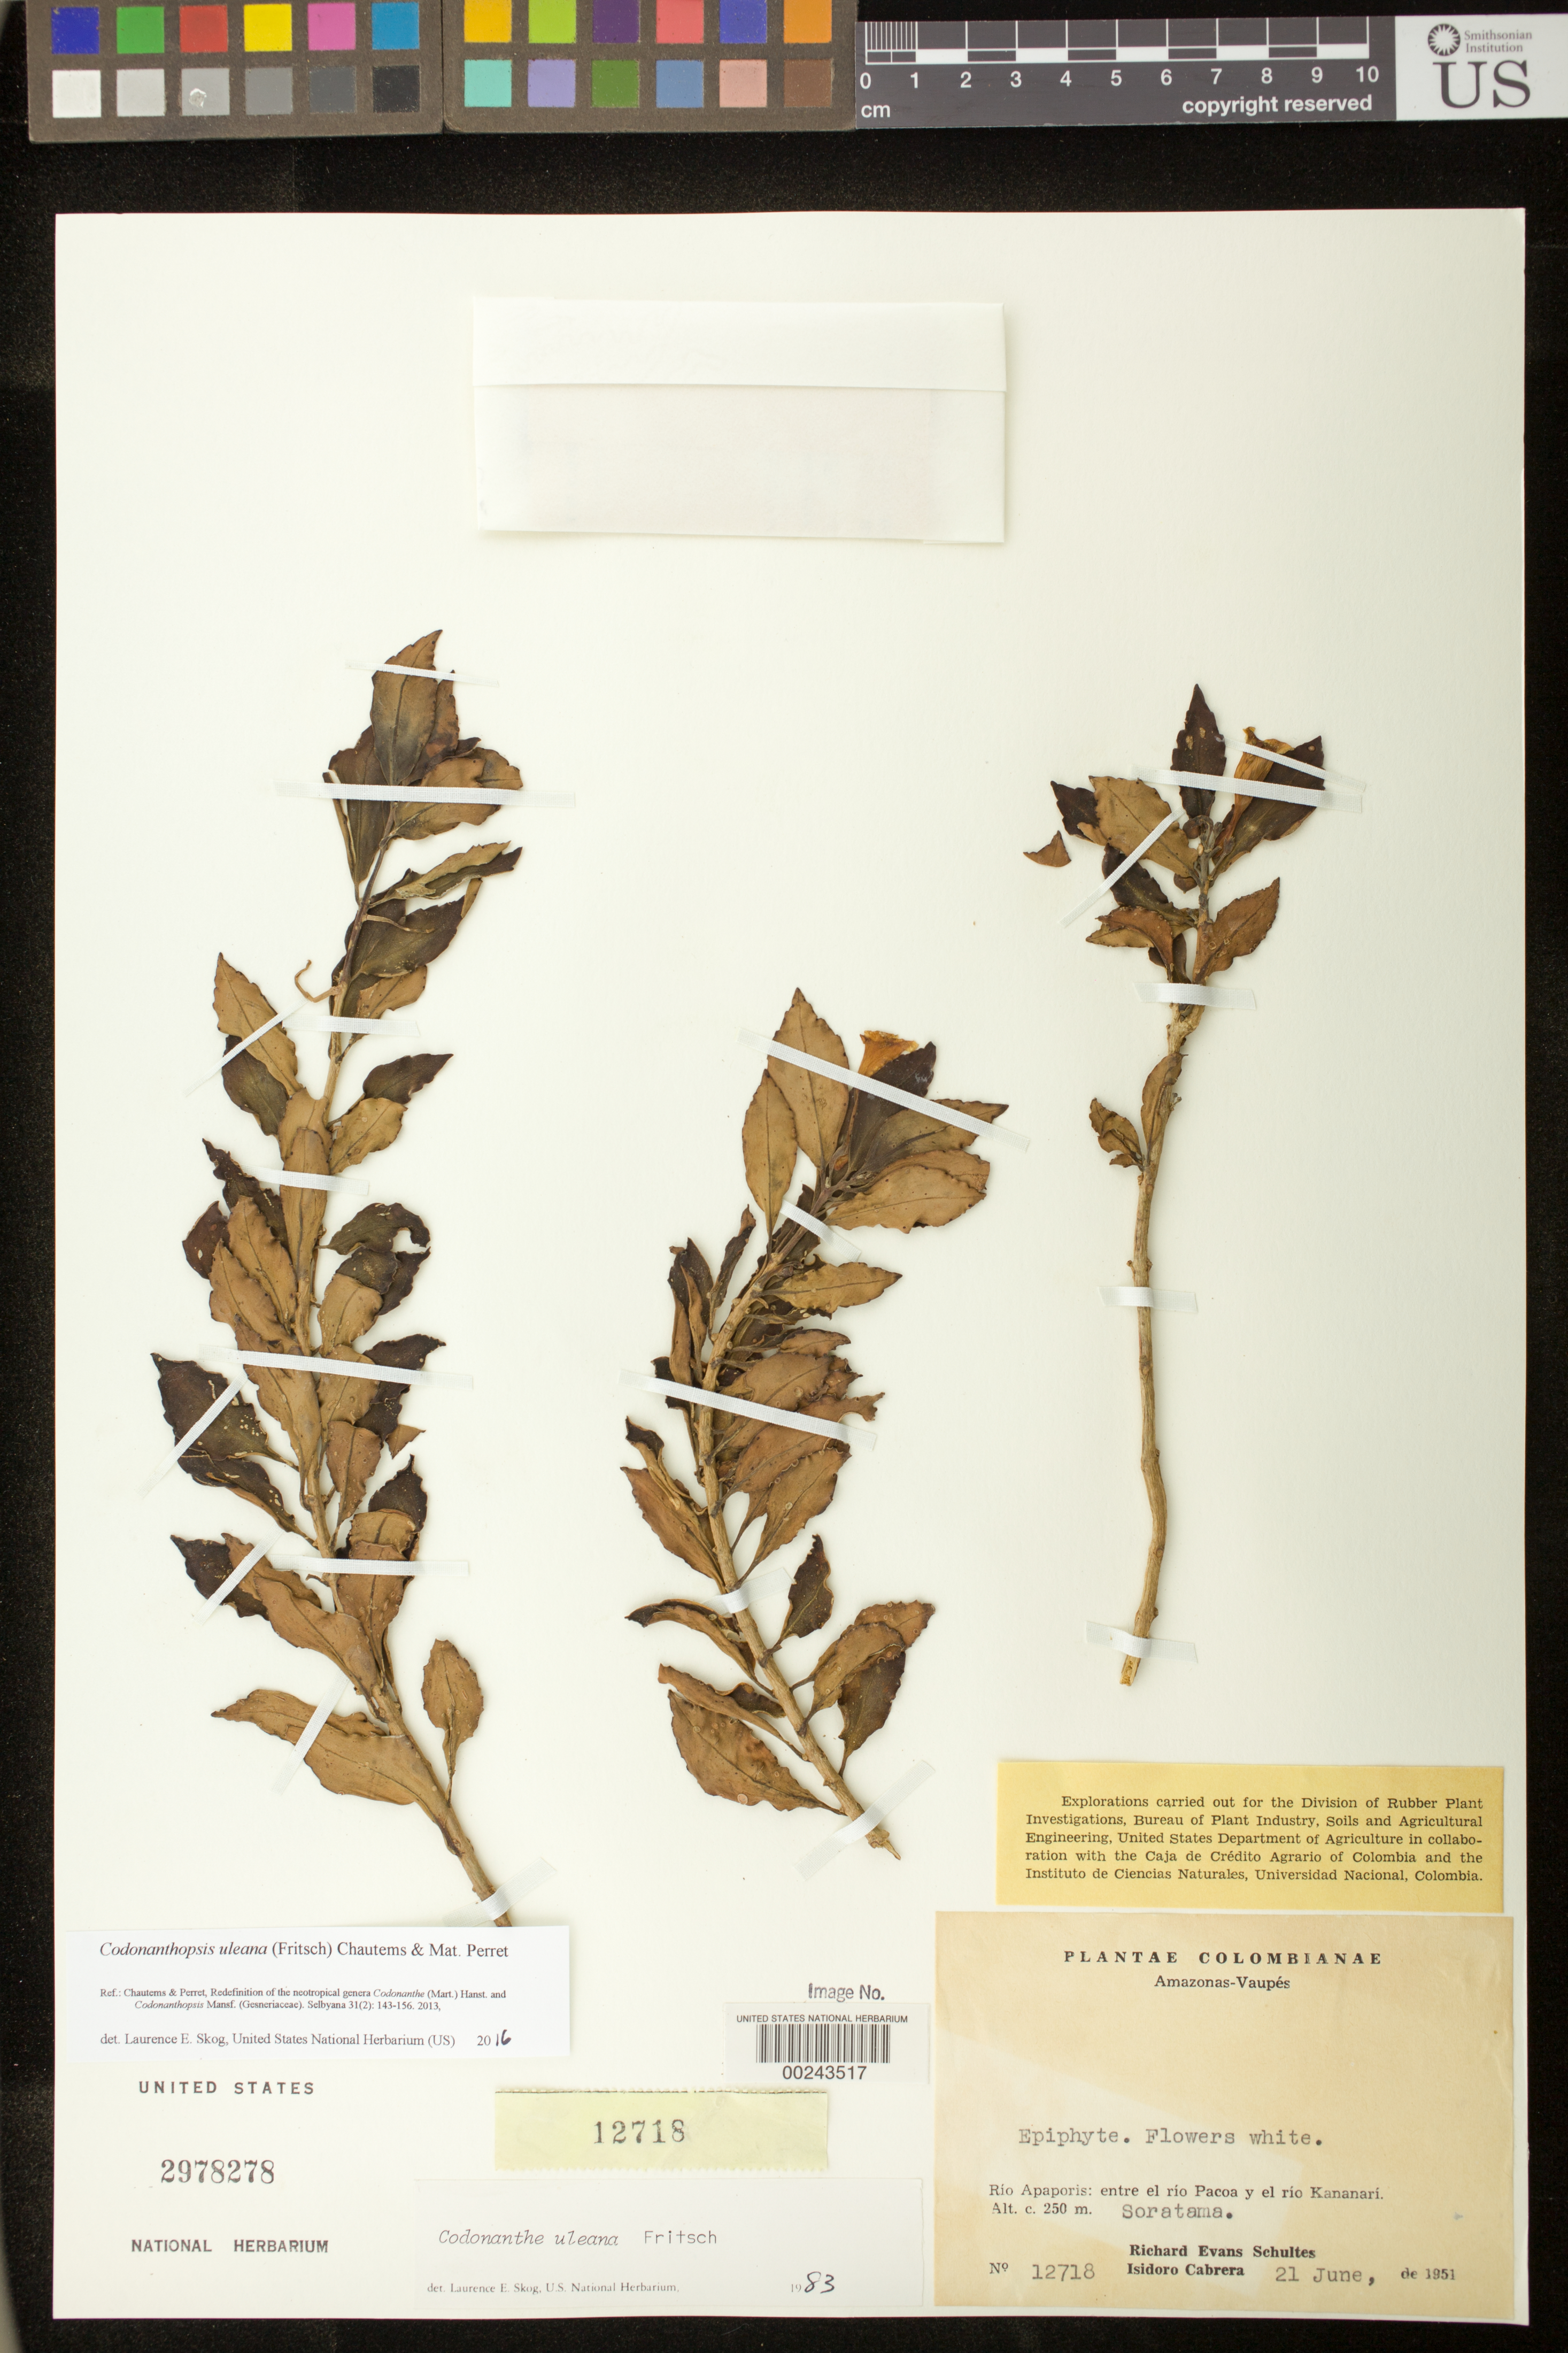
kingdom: Plantae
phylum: Tracheophyta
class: Magnoliopsida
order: Lamiales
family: Gesneriaceae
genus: Codonanthopsis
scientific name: Codonanthopsis uleana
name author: (Fritsch) Chautems & Mat.Perret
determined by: Skog, Laurence E.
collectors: R. E. Schultes & I. Cabrera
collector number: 12718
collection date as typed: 21 Jun 1951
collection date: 1951-06-21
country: Colombia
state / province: Amazônas / Vaupés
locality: Rio Apaporis, between Rio Pacoa and Rio Kananari, Soratama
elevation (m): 250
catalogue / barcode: US 2978278